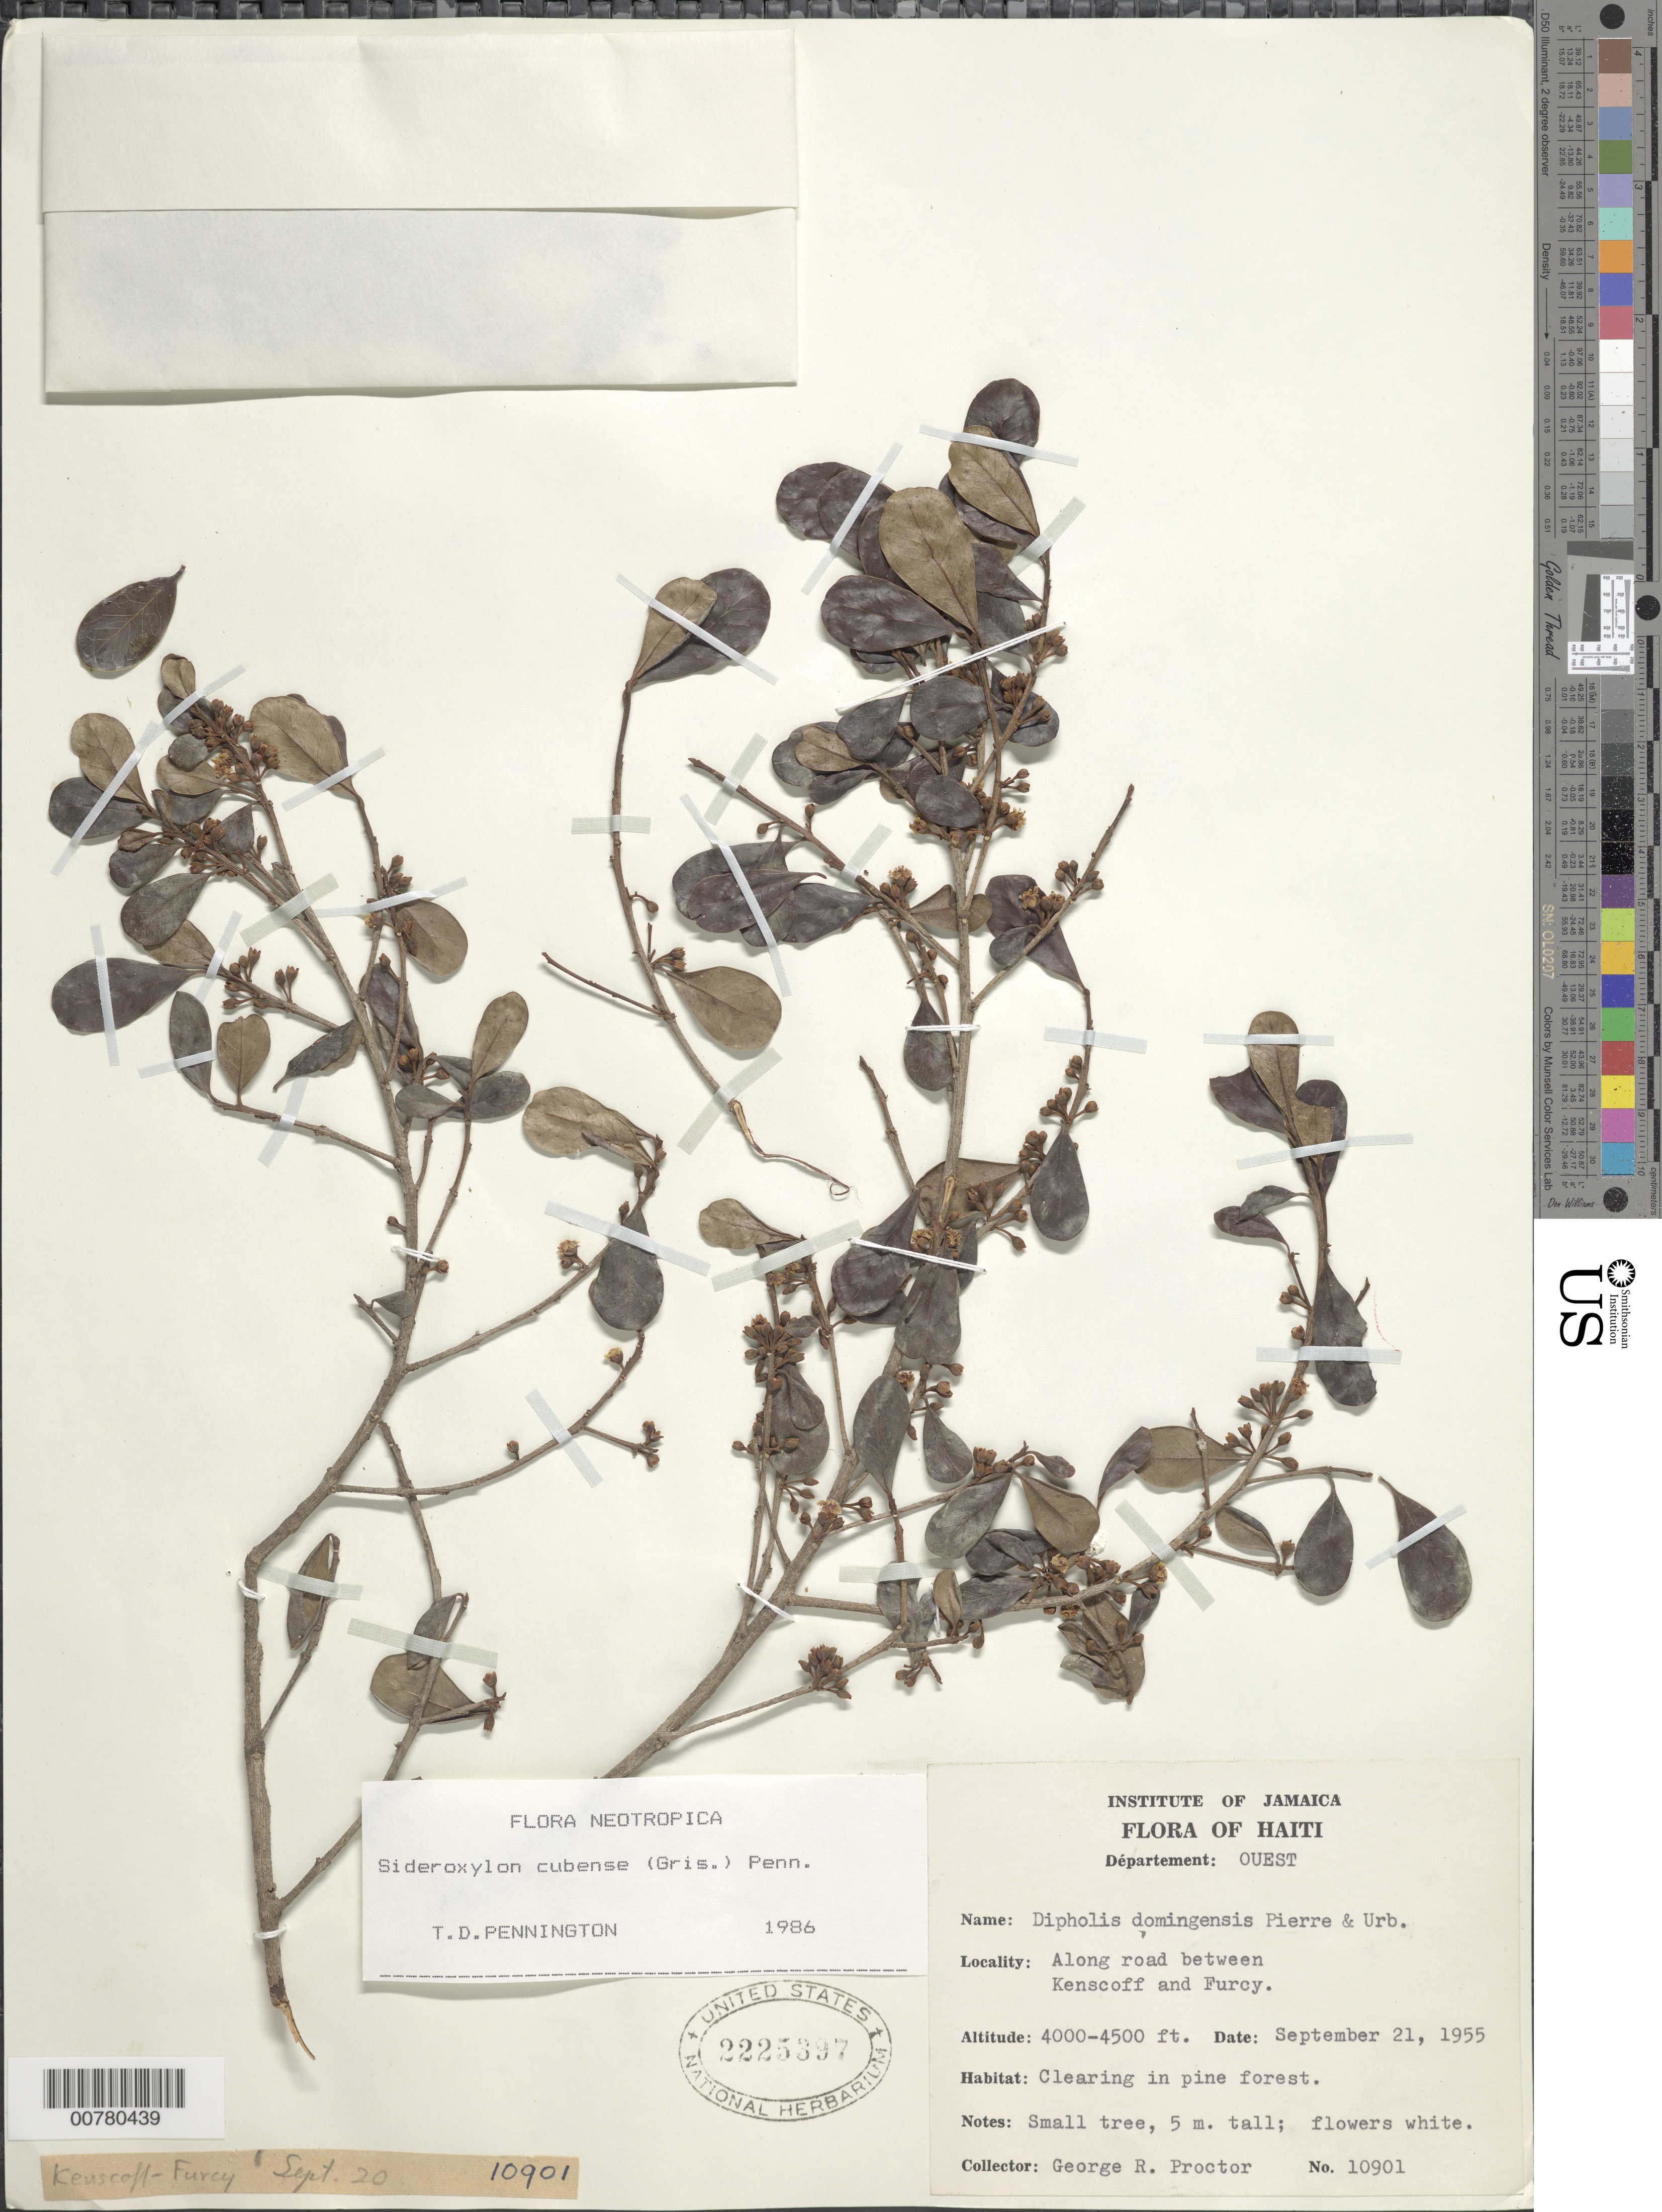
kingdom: Plantae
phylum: Tracheophyta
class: Magnoliopsida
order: Ericales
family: Sapotaceae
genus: Sideroxylon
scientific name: Sideroxylon cubense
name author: (Griseb.) T.D. Penn.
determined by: Pennington, T. D., (K)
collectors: G. R. Proctor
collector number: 10901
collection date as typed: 21 Sep 1955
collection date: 1955-09-21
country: Haiti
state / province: Ouest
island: Hispaniola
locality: Along road between Kenskoff and Furcy.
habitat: Clearing in pine forest.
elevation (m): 1219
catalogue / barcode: US 2225397